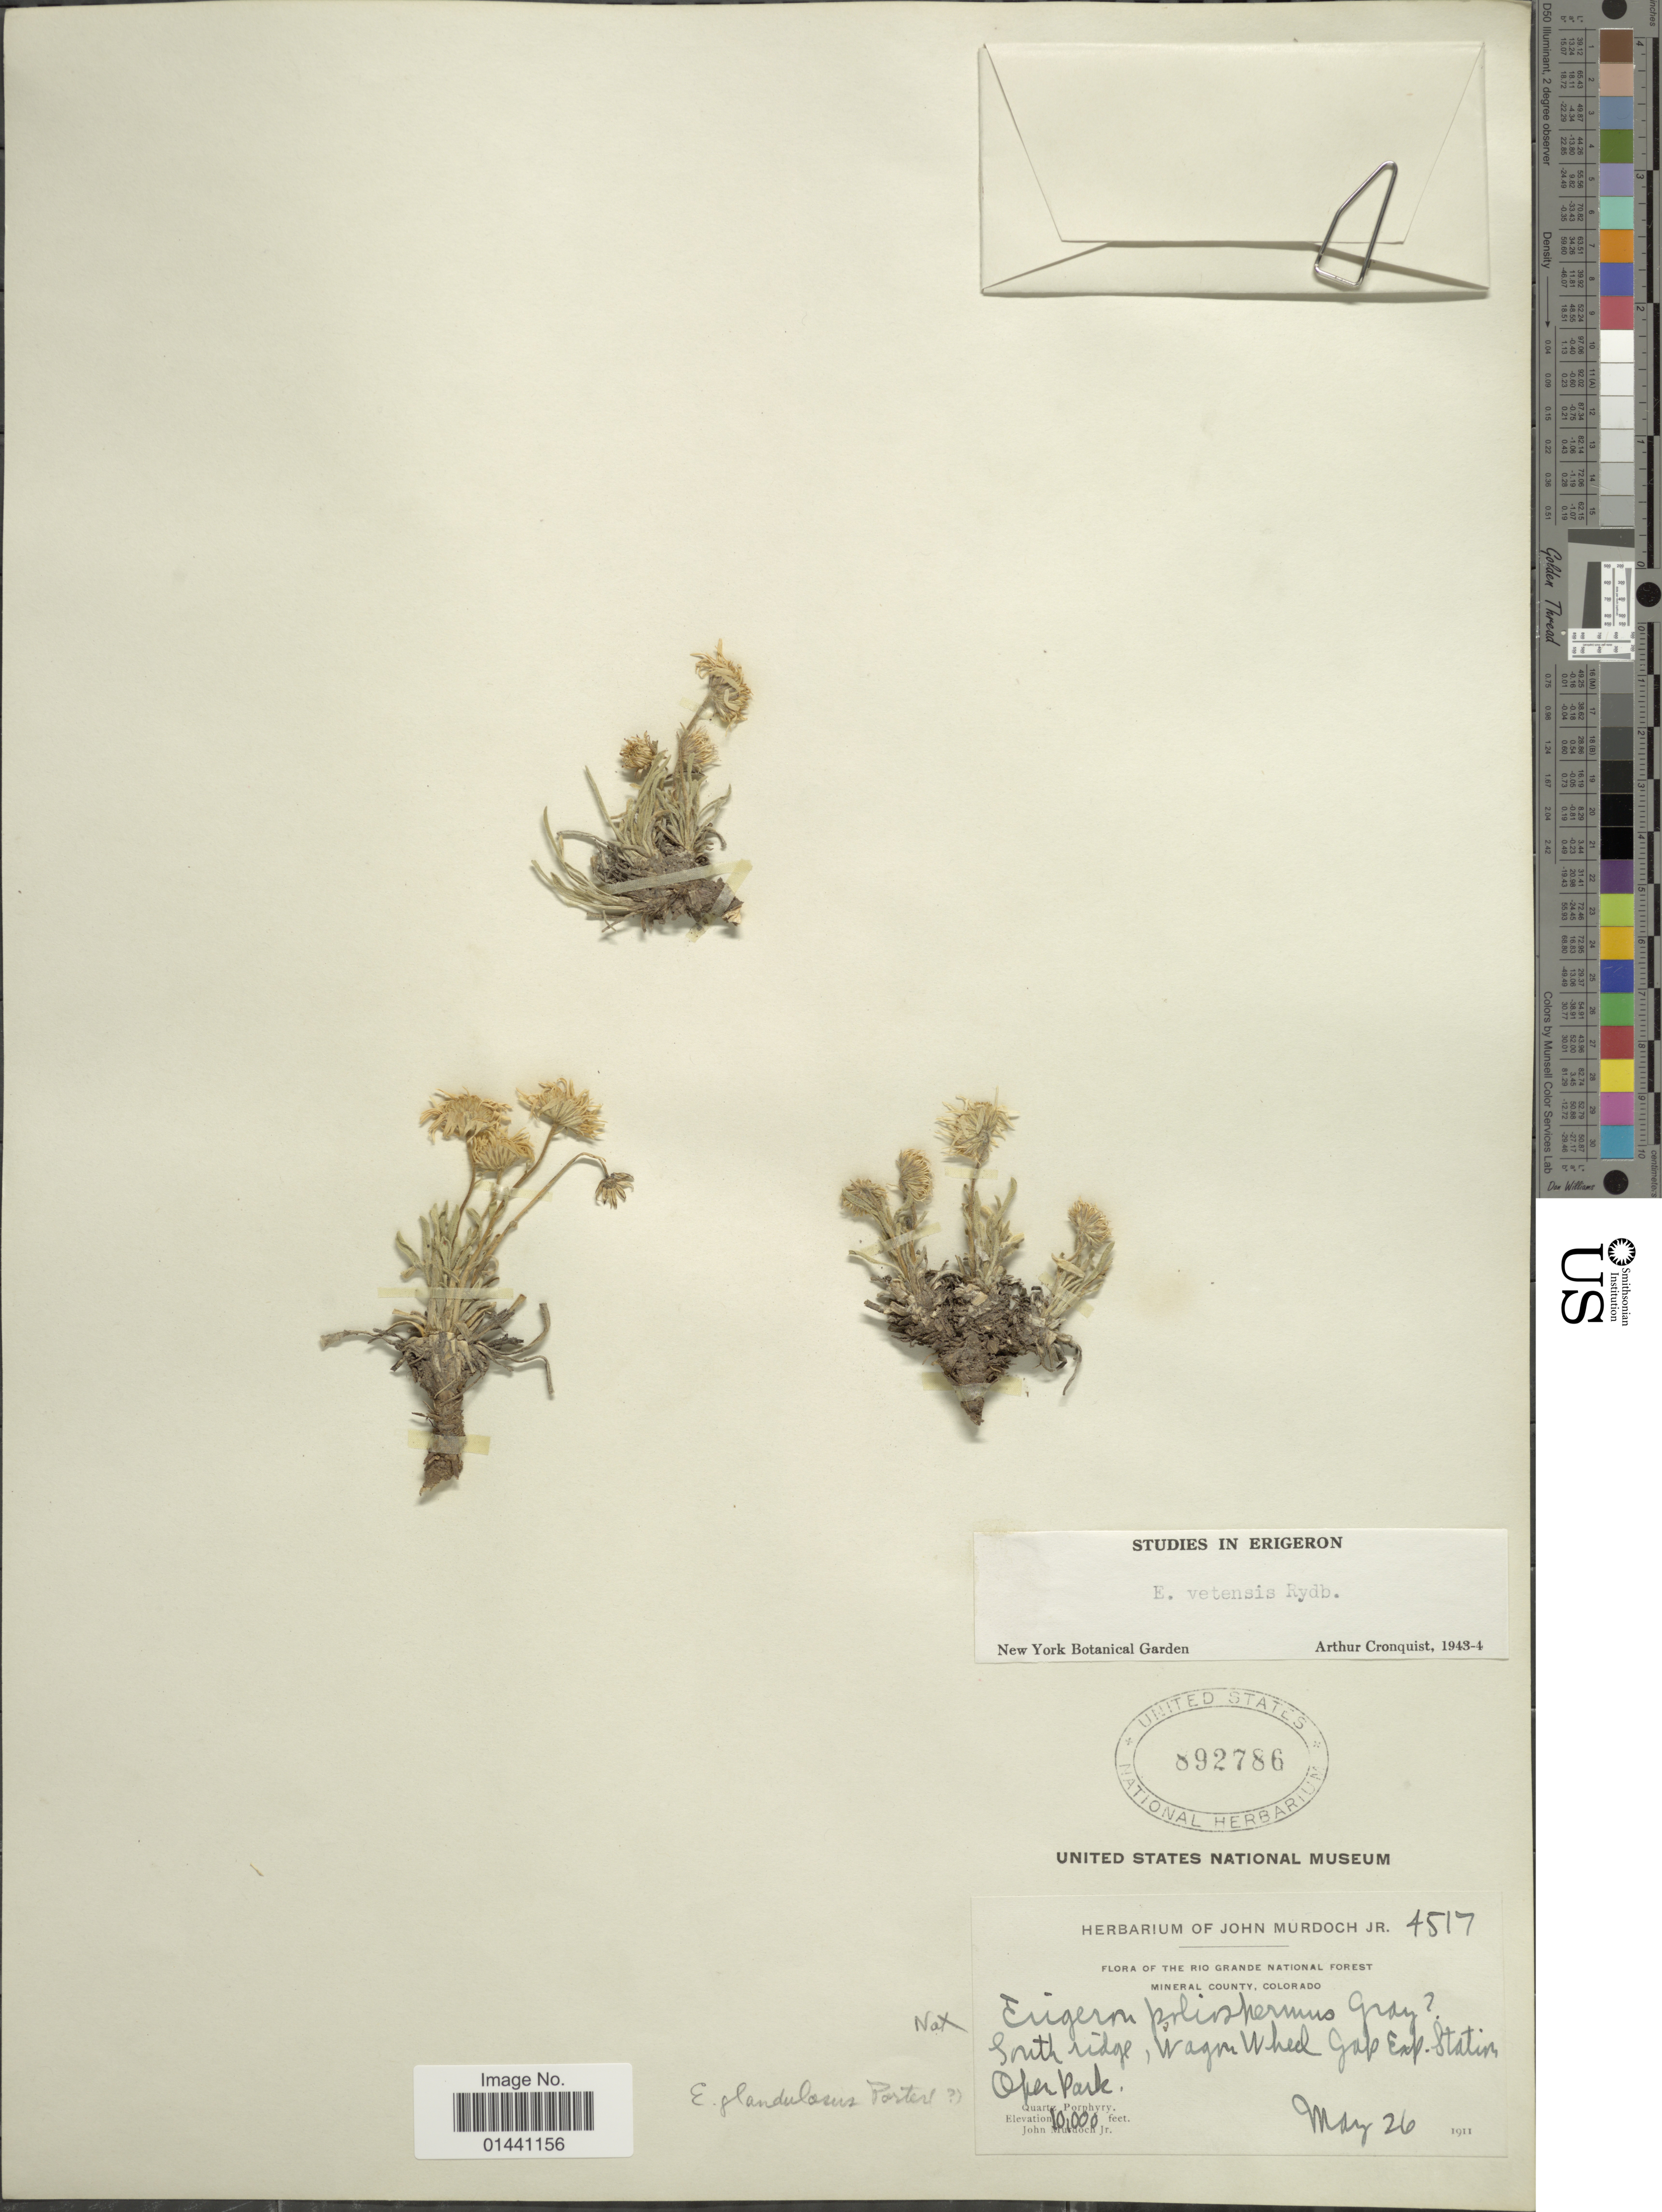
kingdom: Plantae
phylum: Tracheophyta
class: Magnoliopsida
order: Asterales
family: Asteraceae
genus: Erigeron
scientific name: Erigeron vetensis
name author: Rydb.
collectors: J. Murdoch Jr.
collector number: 4517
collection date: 1911-05-26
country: United States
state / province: Colorado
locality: Rio Grande National Forest, Mineral County, south ridge, Wagon Wheel Gap Exp. Station, Open Park, Quartz Poryphyry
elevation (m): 3048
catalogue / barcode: US 892786